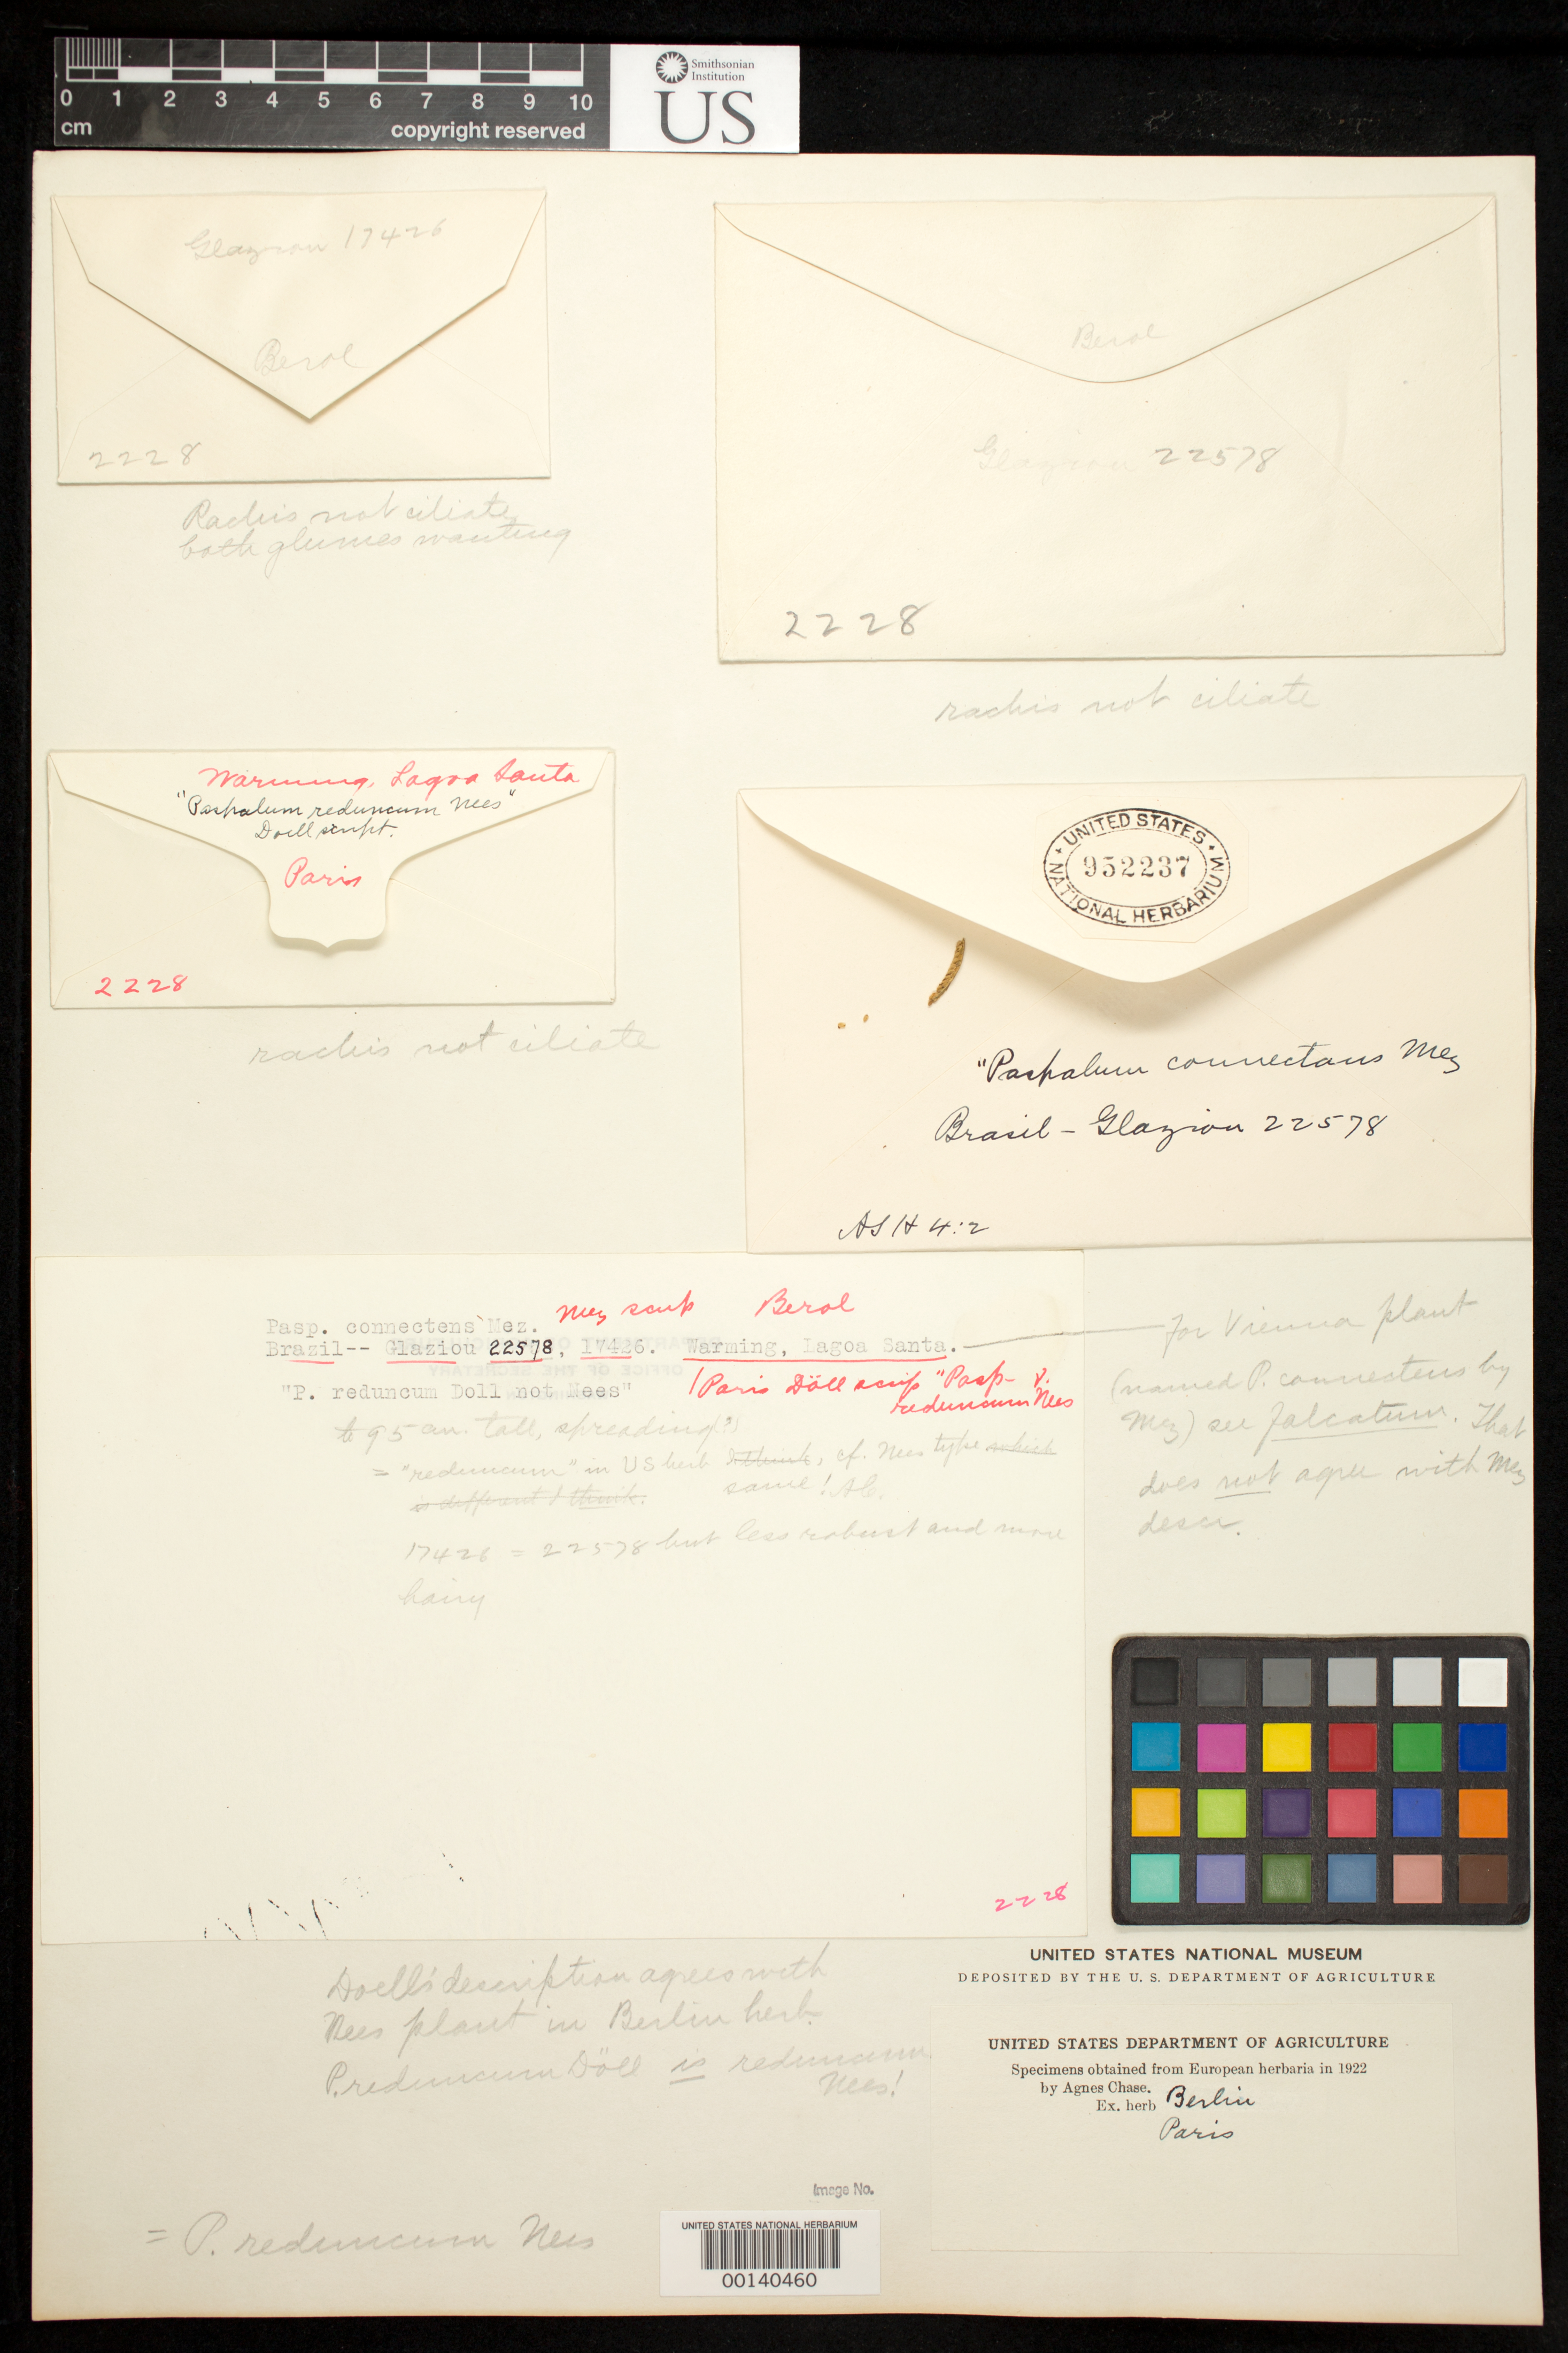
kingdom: Plantae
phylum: Tracheophyta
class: Liliopsida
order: Poales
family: Poaceae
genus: Paspalum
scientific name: Paspalum connectens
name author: Mez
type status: Isosyntype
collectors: A. F. M. Glaziou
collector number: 22578 & 17420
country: Brazil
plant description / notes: Fragmentary material of several type specimens ex herb. B & ex herb. P mounted together on one sheet.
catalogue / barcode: US 952237